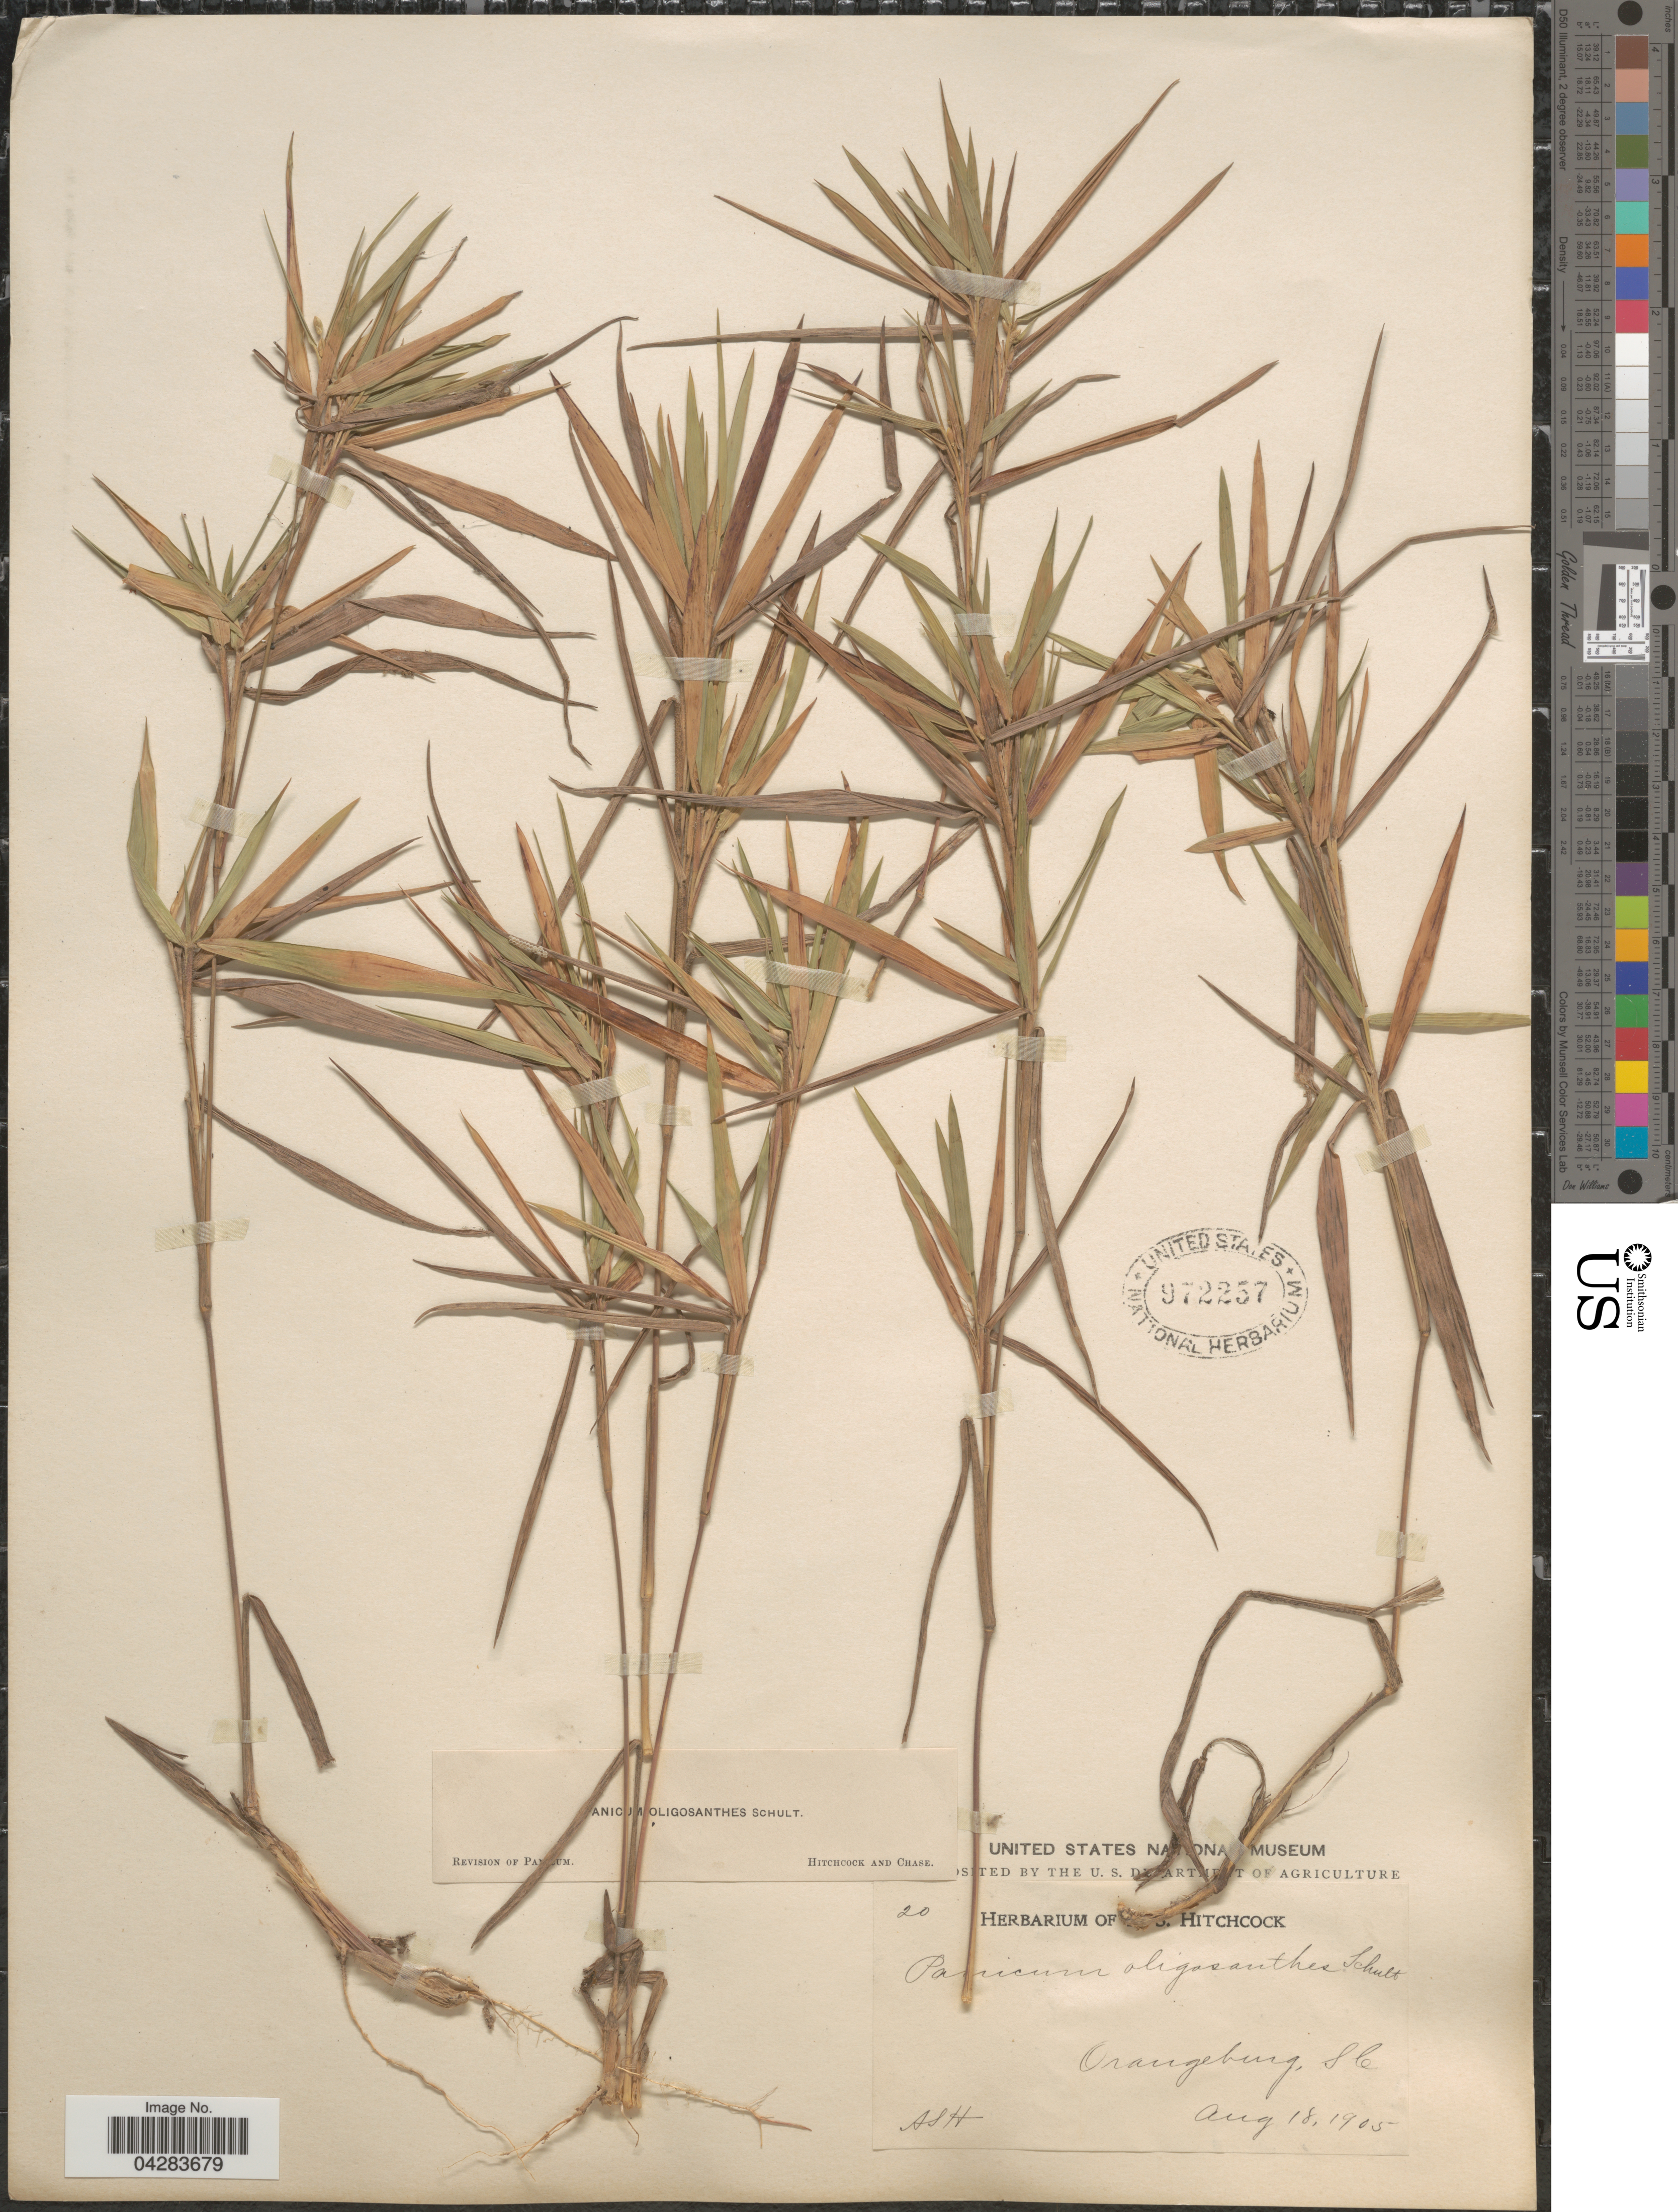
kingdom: Plantae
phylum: Tracheophyta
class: Liliopsida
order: Poales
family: Poaceae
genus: Dichanthelium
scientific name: Dichanthelium oligosanthes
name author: (Schult.) Gould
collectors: A. S. Hitchcock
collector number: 20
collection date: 1905-08-18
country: United States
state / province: South Carolina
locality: Orangeburg.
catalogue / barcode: US 972257